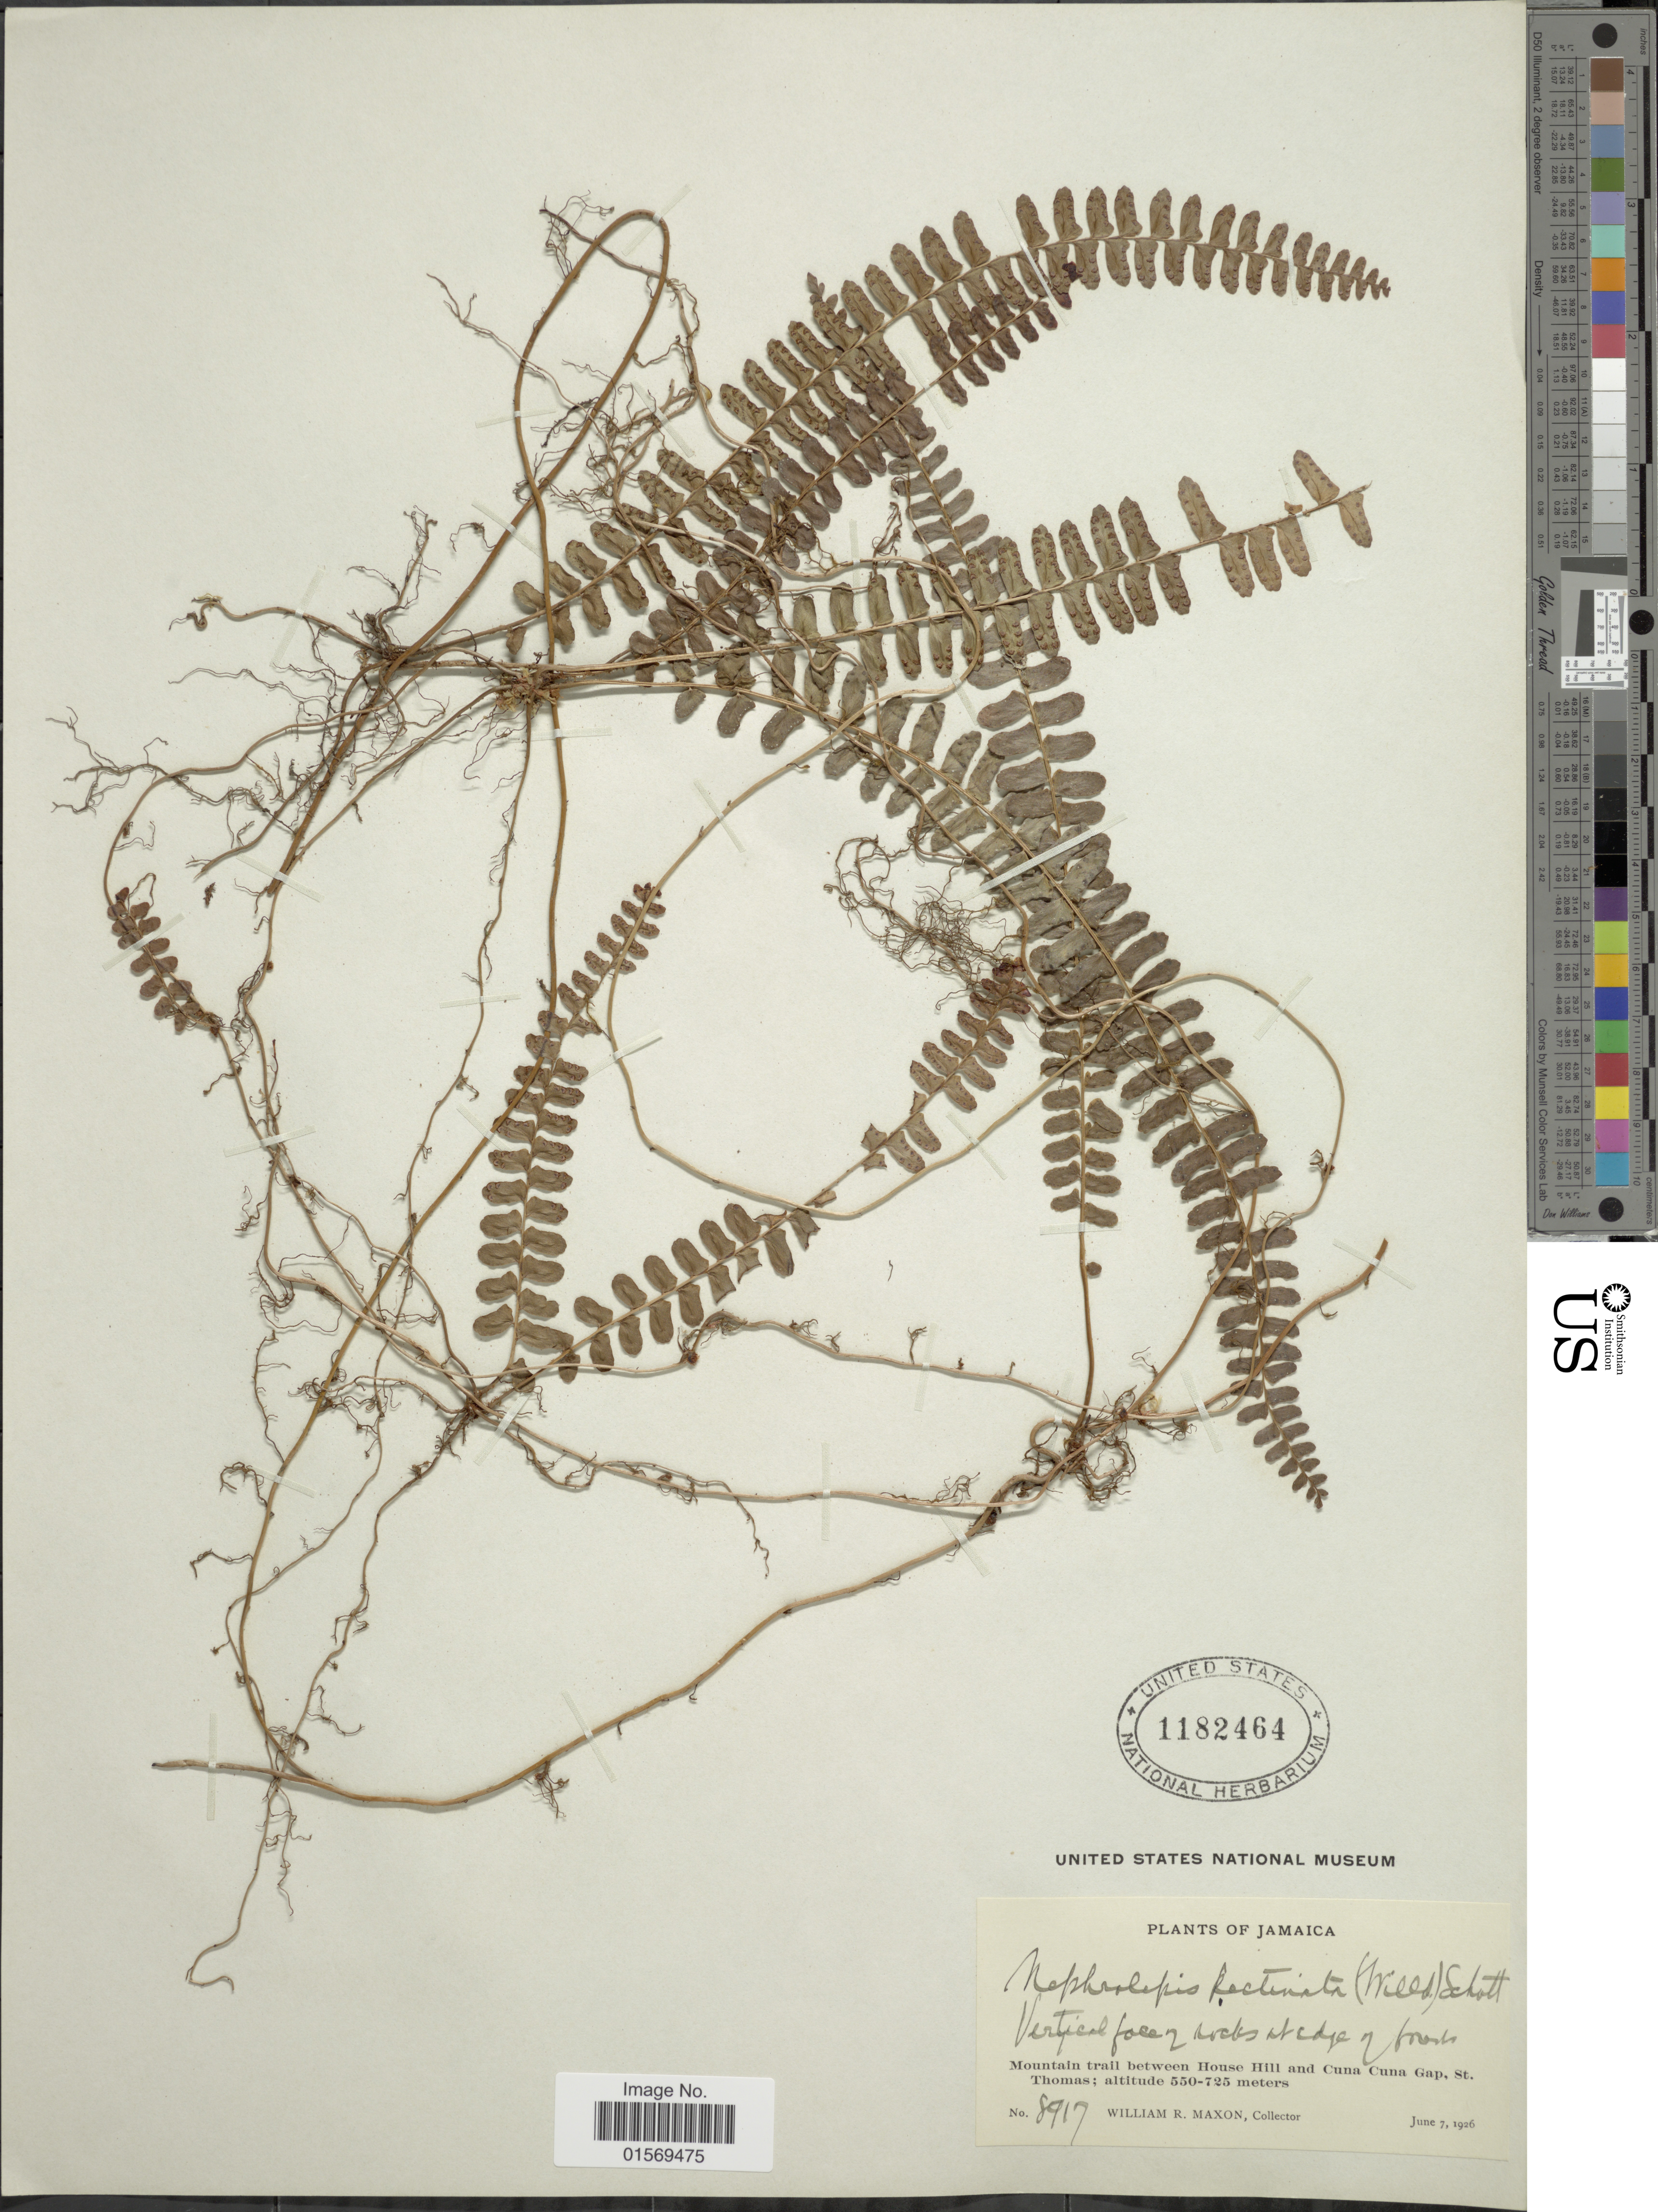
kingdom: Plantae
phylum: Tracheophyta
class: Polypodiopsida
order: Polypodiales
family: Nephrolepidaceae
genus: Nephrolepis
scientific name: Nephrolepis pectinata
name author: (Willd.) Schott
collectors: W. R. Maxon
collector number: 8917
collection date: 1926-06-07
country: Jamaica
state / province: Saint Thomas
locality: Jamaica trail between House Hill and Cuna Cuna Gap, St. Thomas.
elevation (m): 550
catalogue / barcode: US 1182464